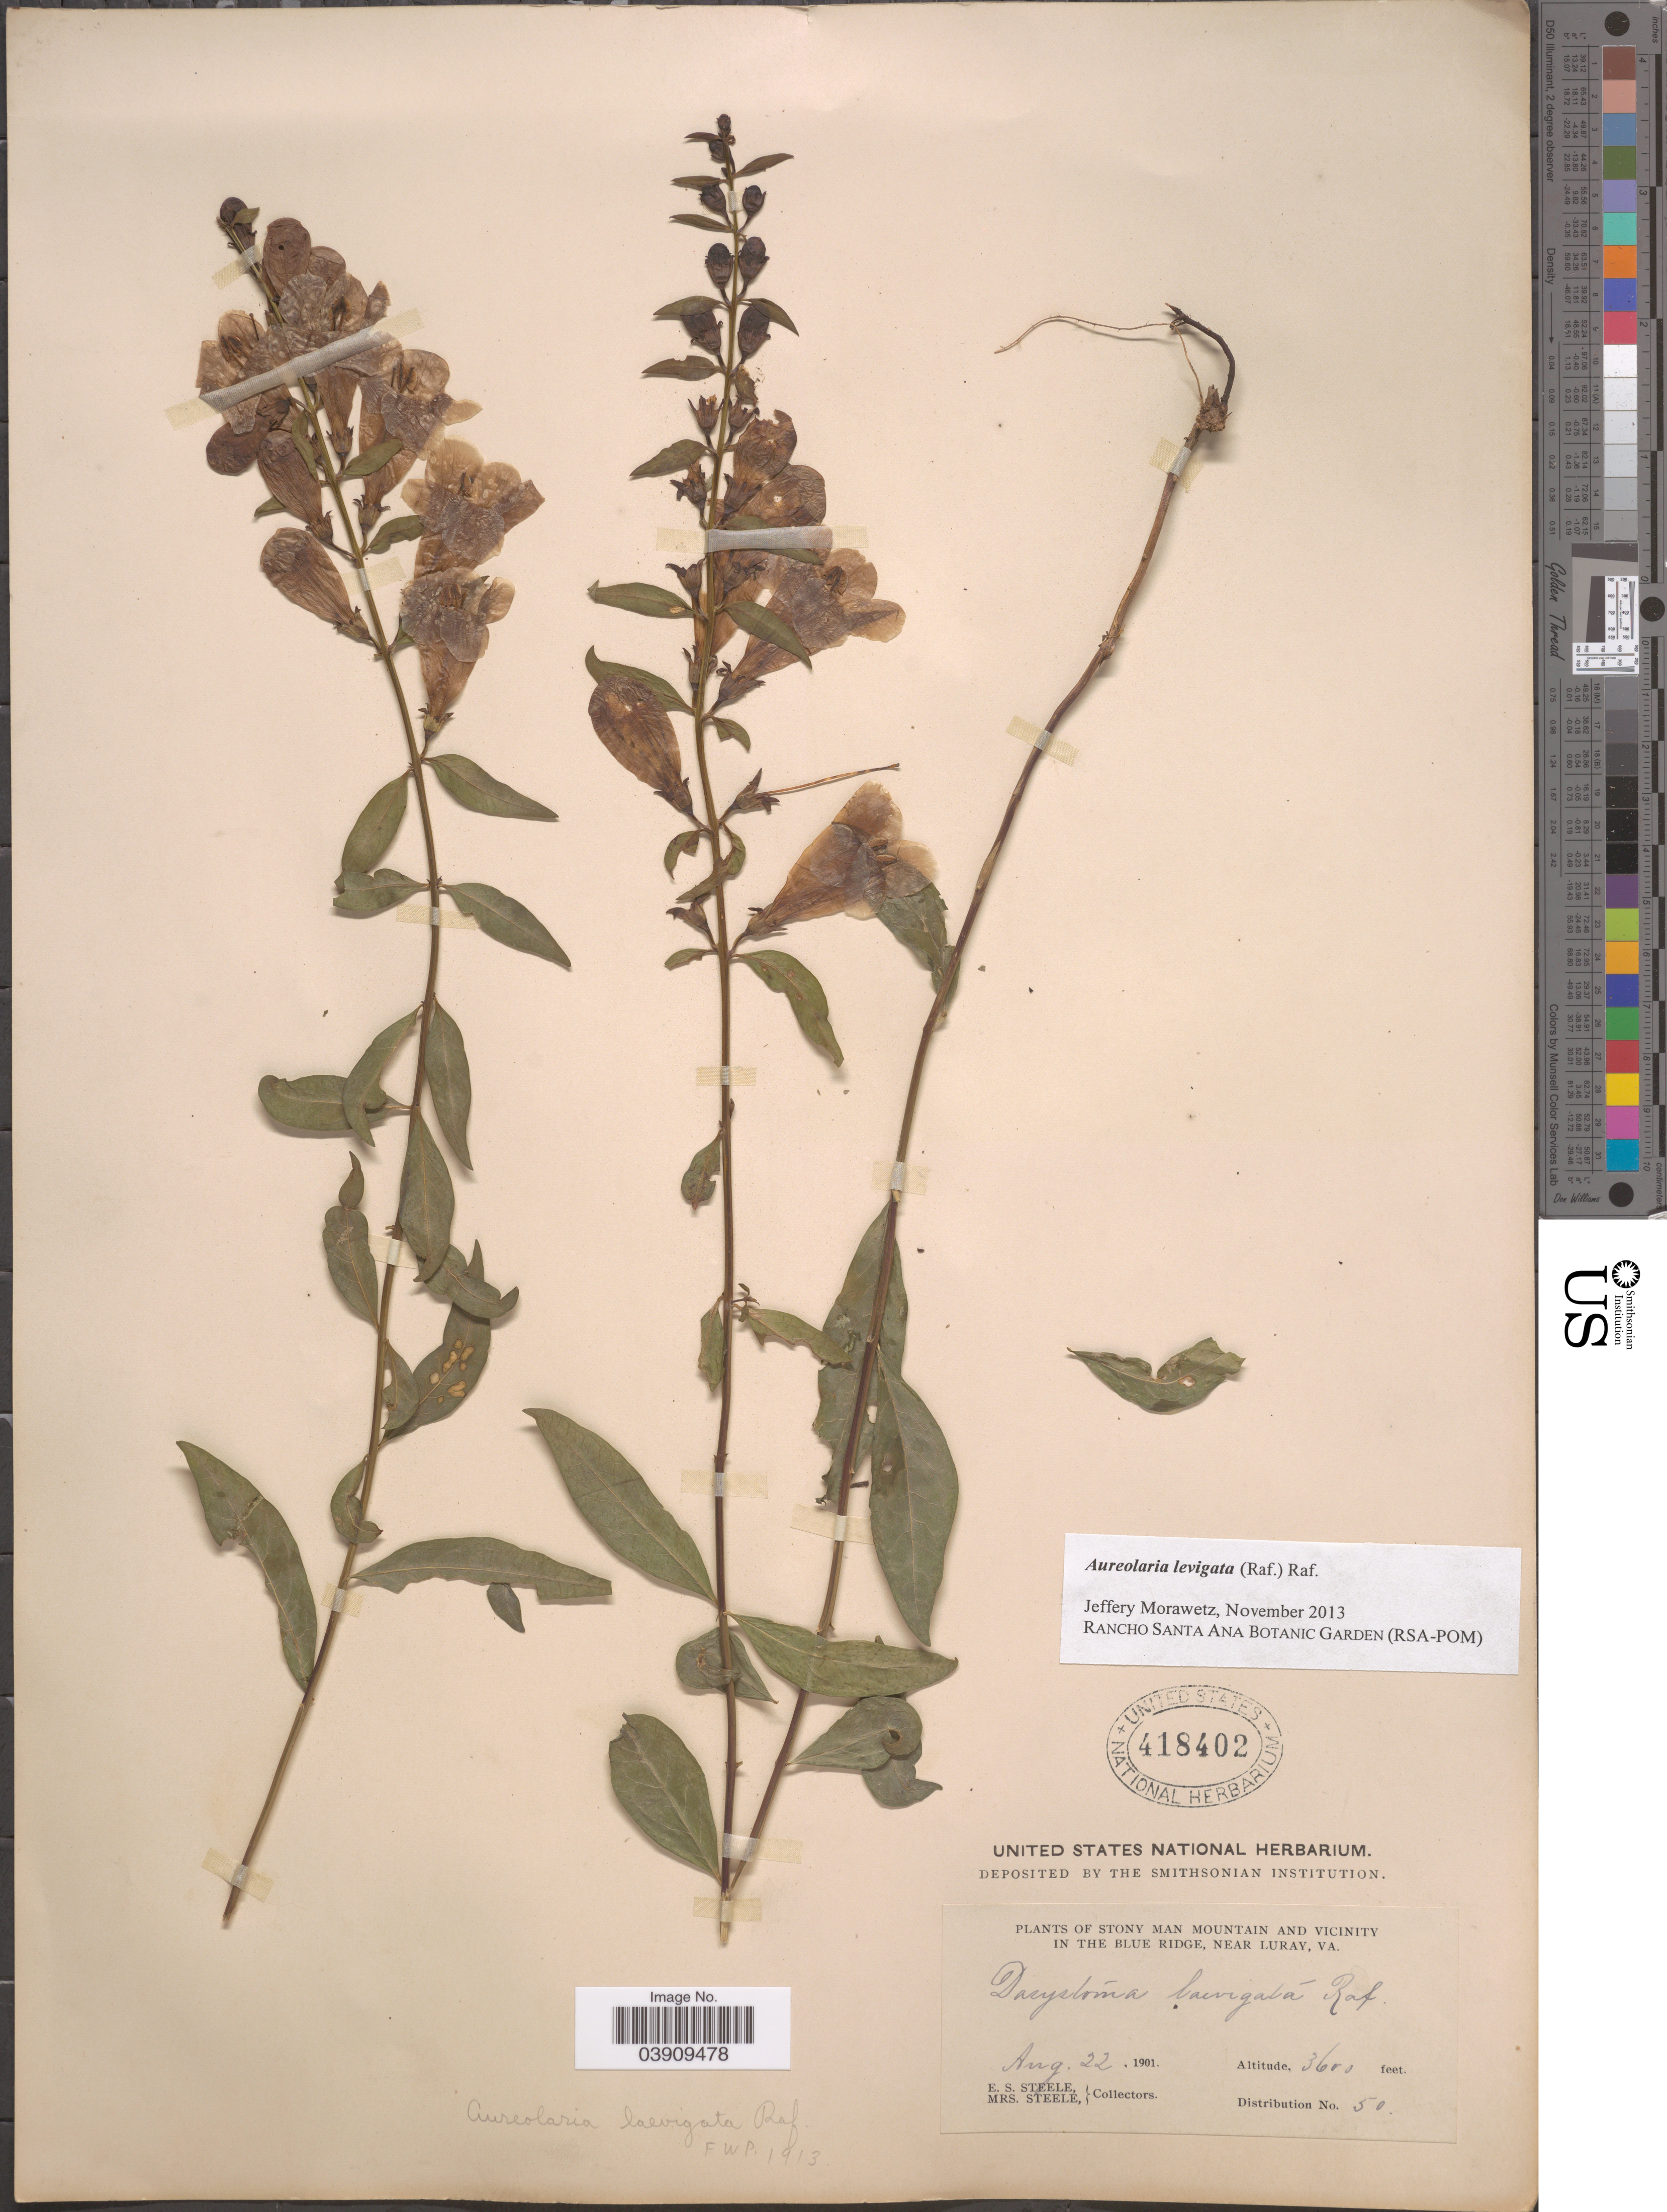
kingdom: Plantae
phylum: Tracheophyta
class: Magnoliopsida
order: Lamiales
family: Orobanchaceae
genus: Aureolaria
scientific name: Aureolaria laevigata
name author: (Raf.) Raf.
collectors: E. Steele & Mrs. E. S. Steele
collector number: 50 ?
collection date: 1901-08-22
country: United States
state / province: Virginia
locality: Stony Man Mountain and Vicinity in the Blue Ridge, near Luray.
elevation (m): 1097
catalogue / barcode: US 418402